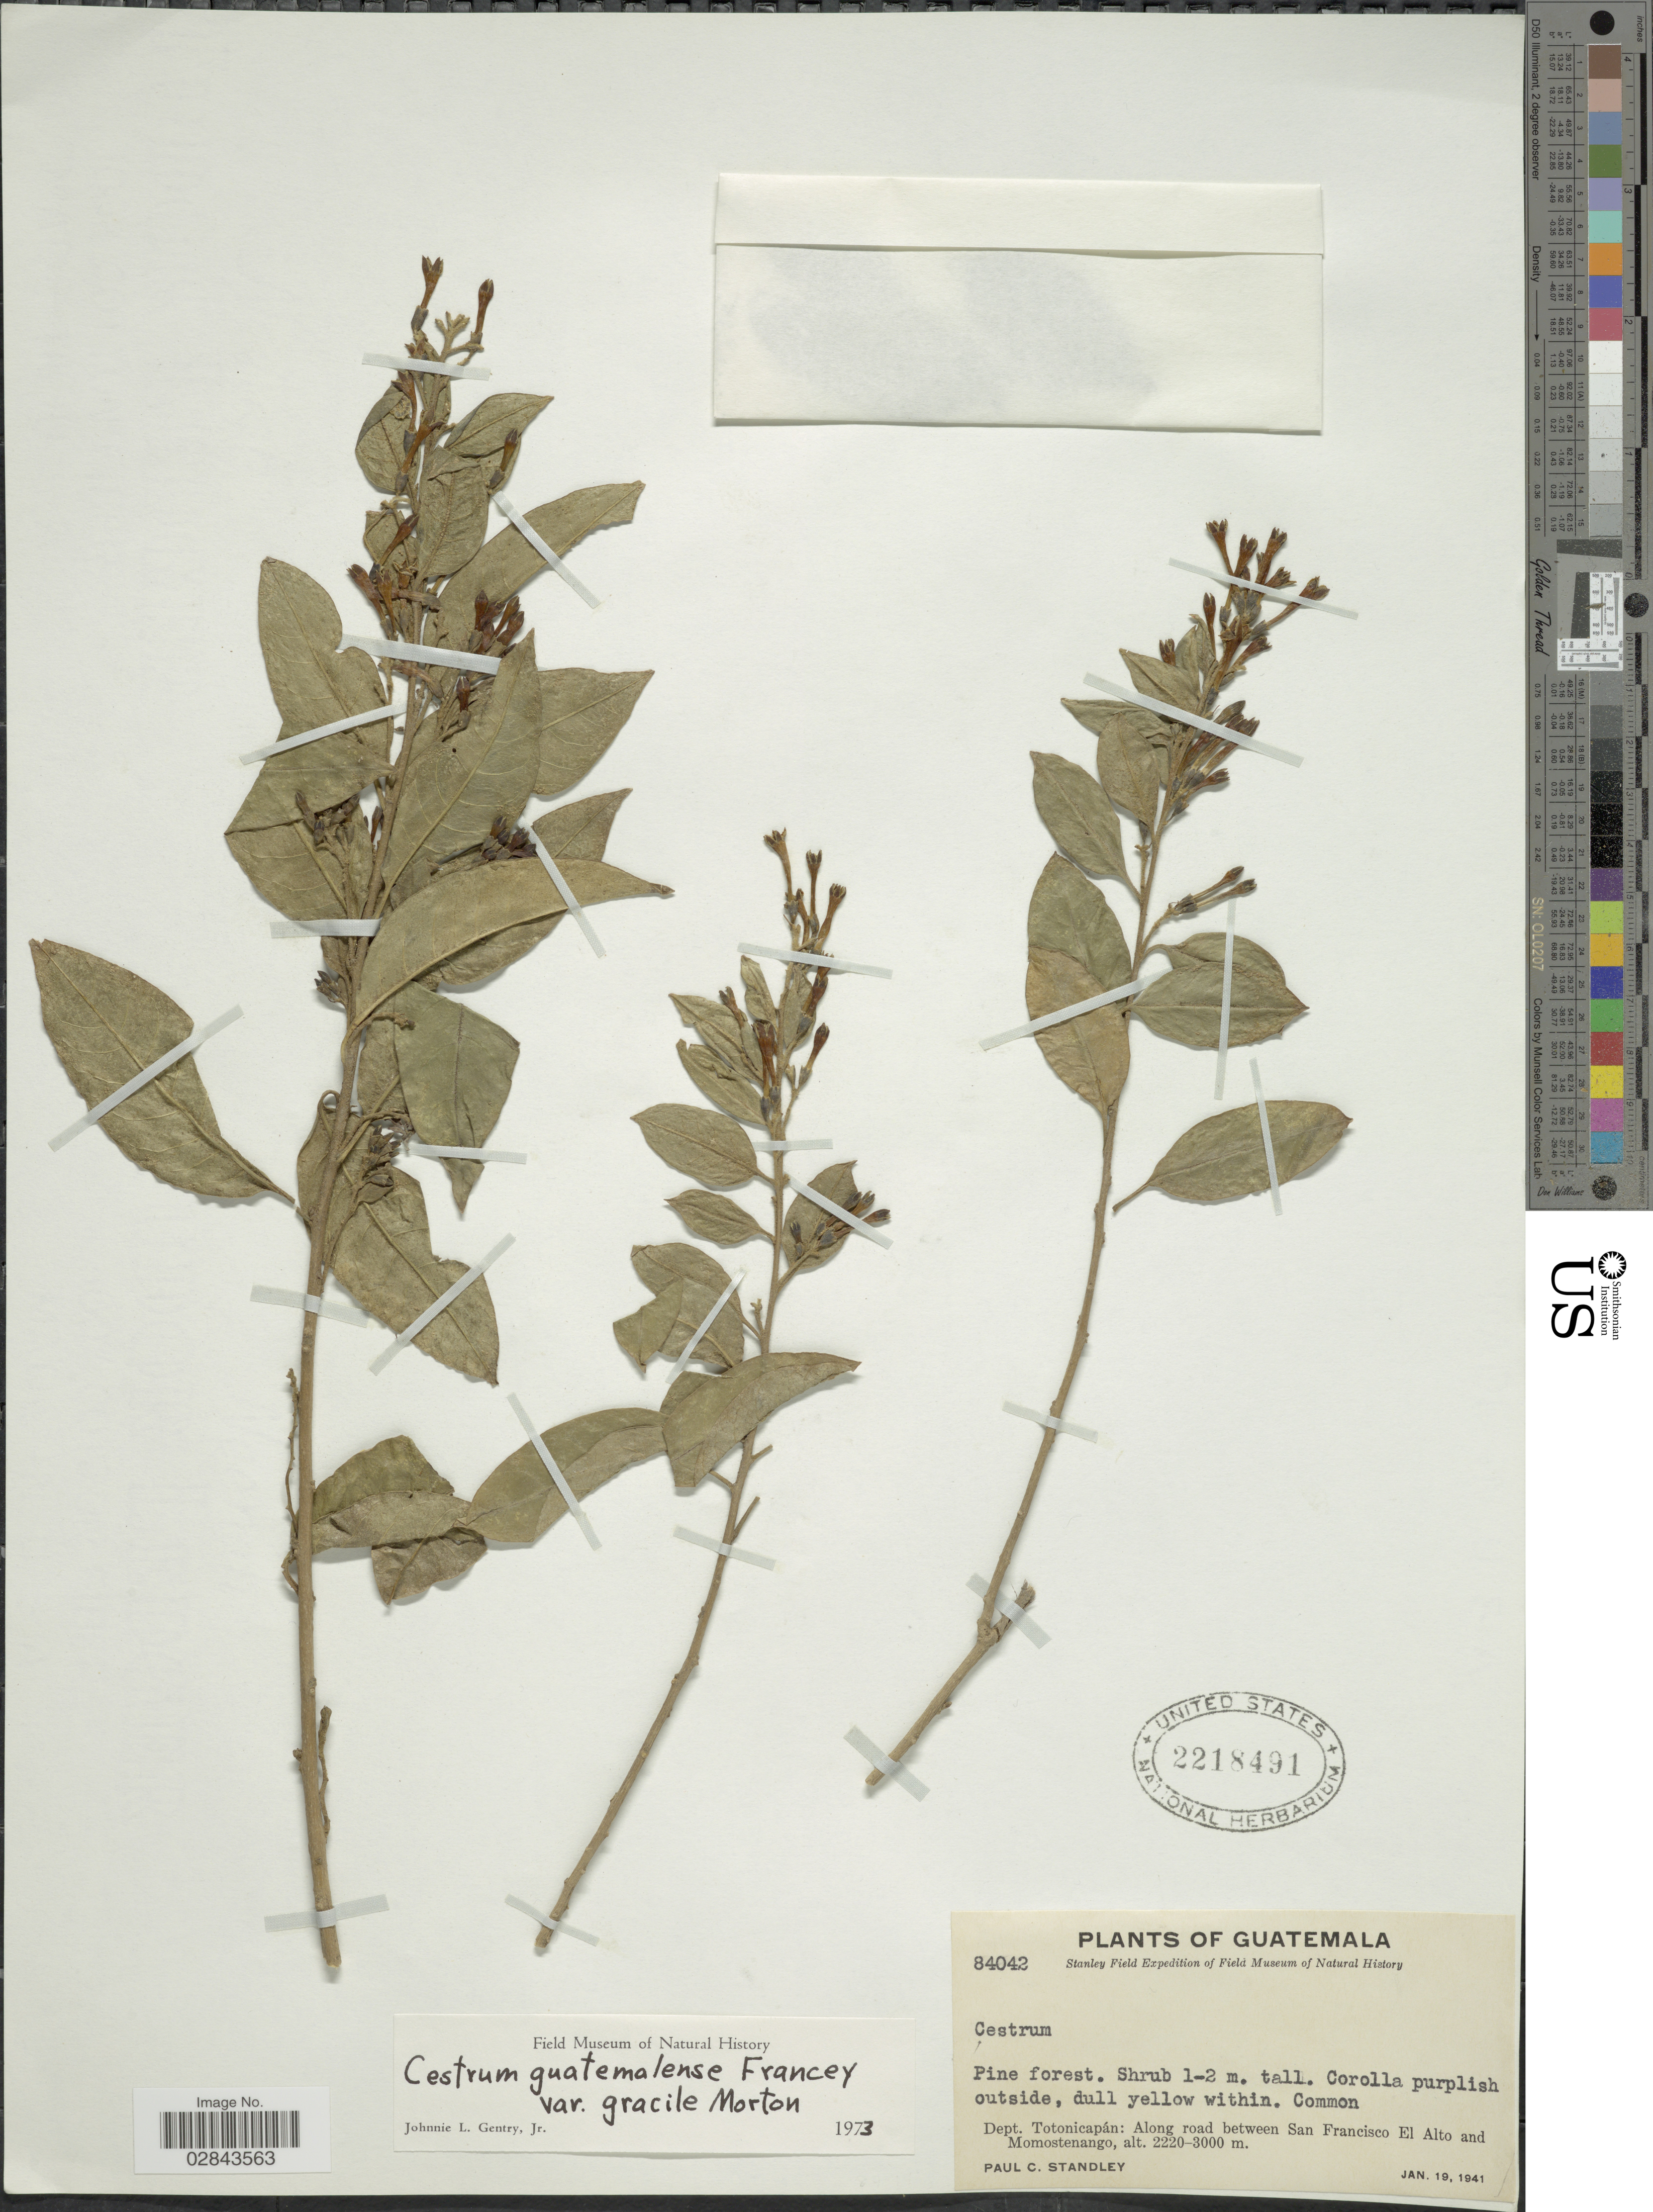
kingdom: Plantae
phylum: Tracheophyta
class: Magnoliopsida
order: Solanales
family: Solanaceae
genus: Cestrum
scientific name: Cestrum guatemalense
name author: Francey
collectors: P. C. Standley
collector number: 84042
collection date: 1941-01-19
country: Guatemala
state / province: Totonicapan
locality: Dept. Totonicapán: Along road between San Francisco El Alto and Momostenango.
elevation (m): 2220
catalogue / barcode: US 2218491